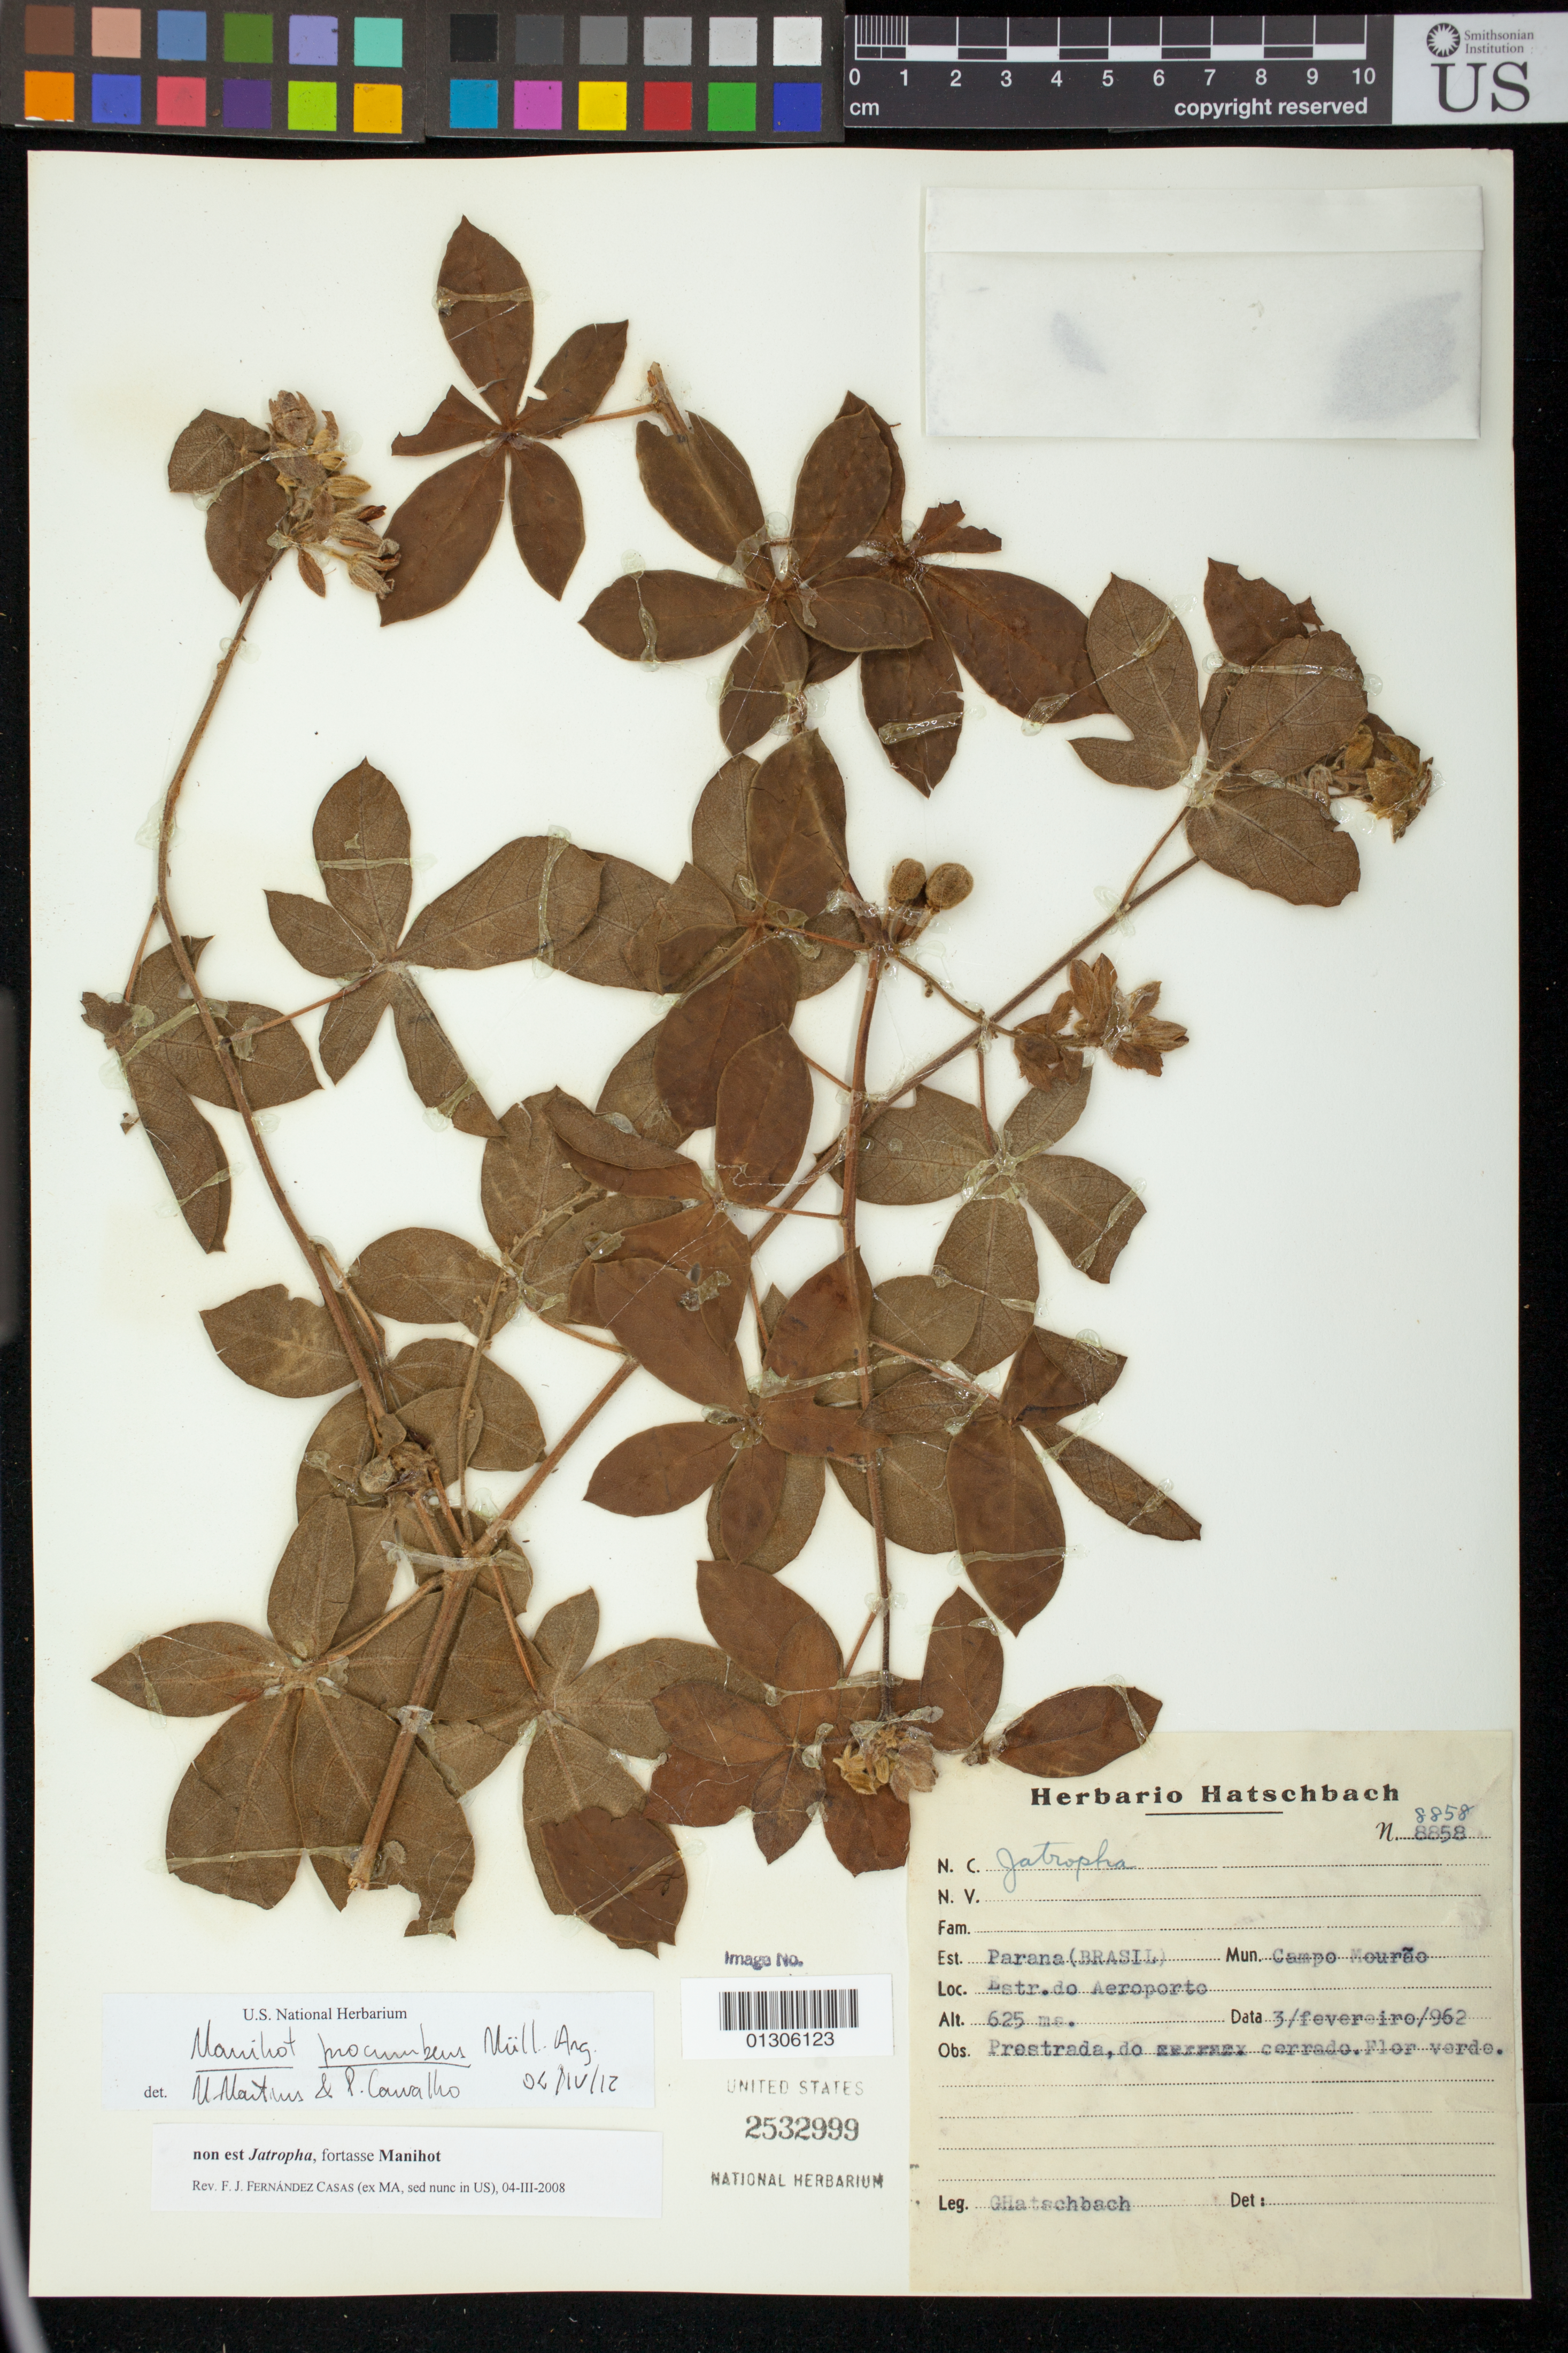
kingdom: Plantae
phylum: Tracheophyta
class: Magnoliopsida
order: Malpighiales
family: Euphorbiaceae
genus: Manihot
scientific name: Manihot procumbens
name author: Müll. Arg.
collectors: G. Hatschbach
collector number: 8858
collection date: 1962-03-02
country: Brazil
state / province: Paraná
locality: Campo Mourao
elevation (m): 625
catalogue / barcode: US 2532999